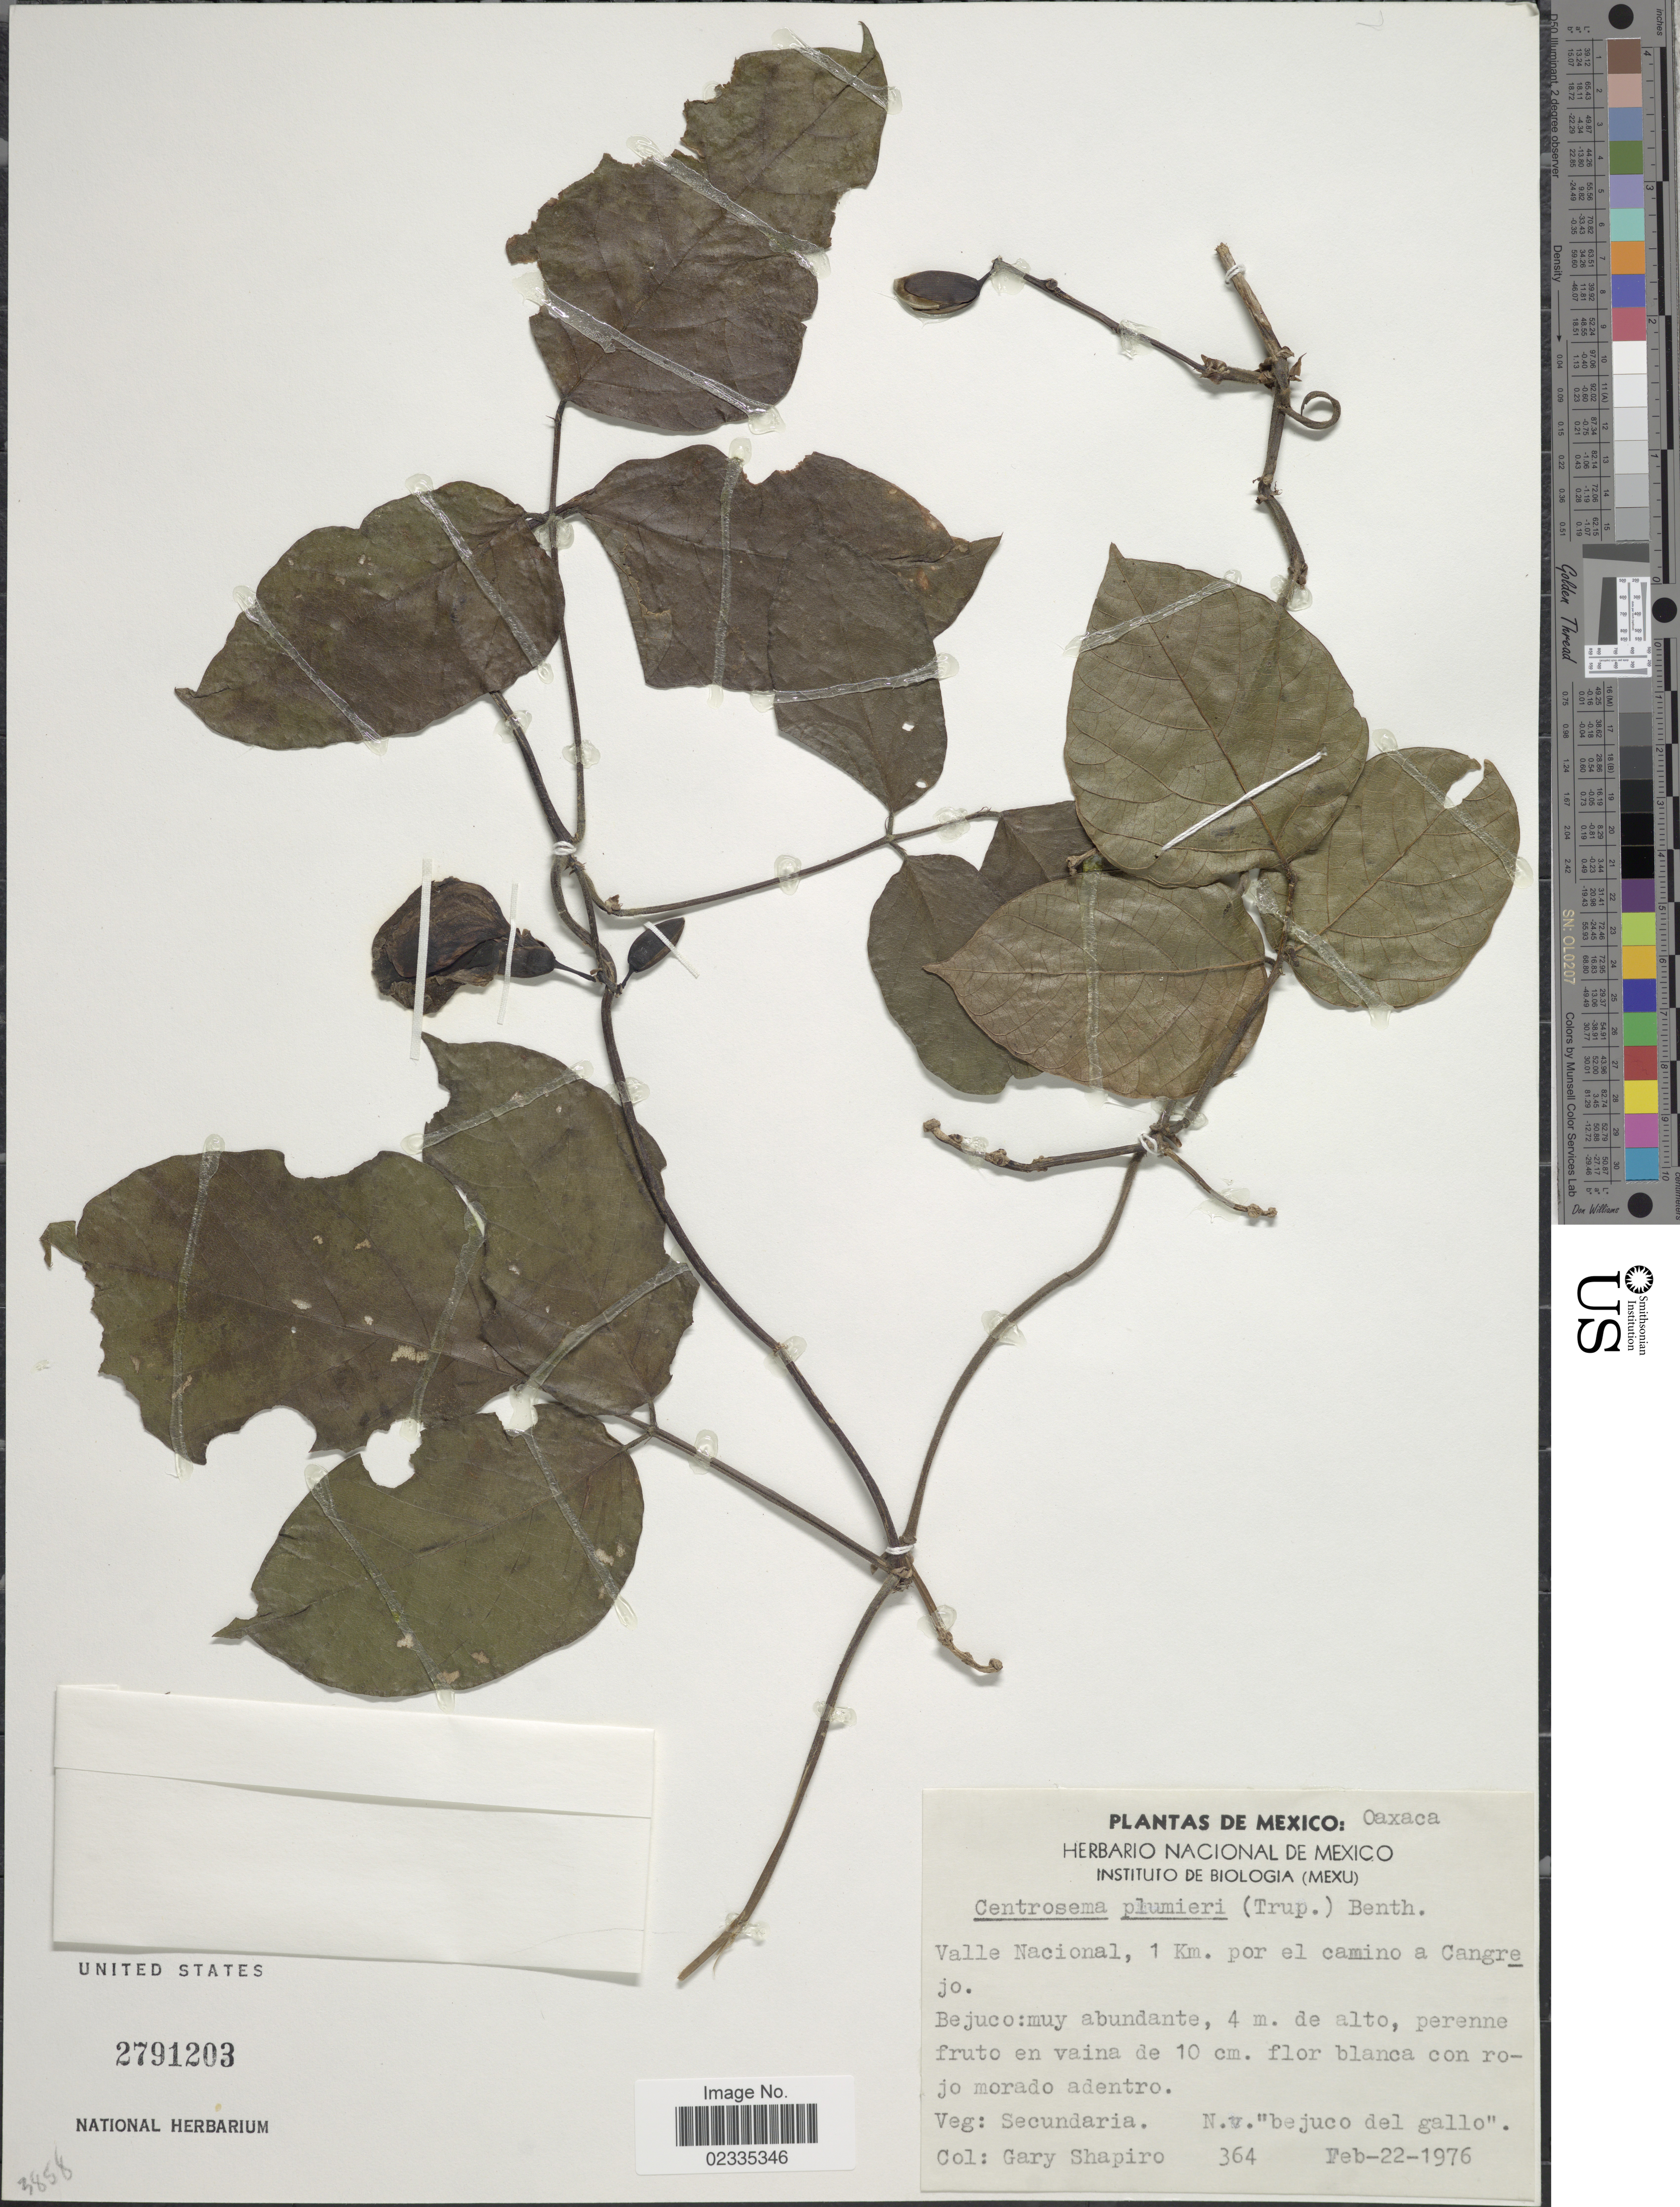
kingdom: Plantae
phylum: Tracheophyta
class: Magnoliopsida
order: Fabales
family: Fabaceae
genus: Centrosema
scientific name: Centrosema plumieri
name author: (Turpin ex Pers.) Benth.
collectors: G. Shapiro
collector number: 364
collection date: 1976-02-22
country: Mexico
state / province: Oaxaca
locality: Valle Nacional, 1 Km. por el camino a Cangrejo.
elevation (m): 4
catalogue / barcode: US 2791203